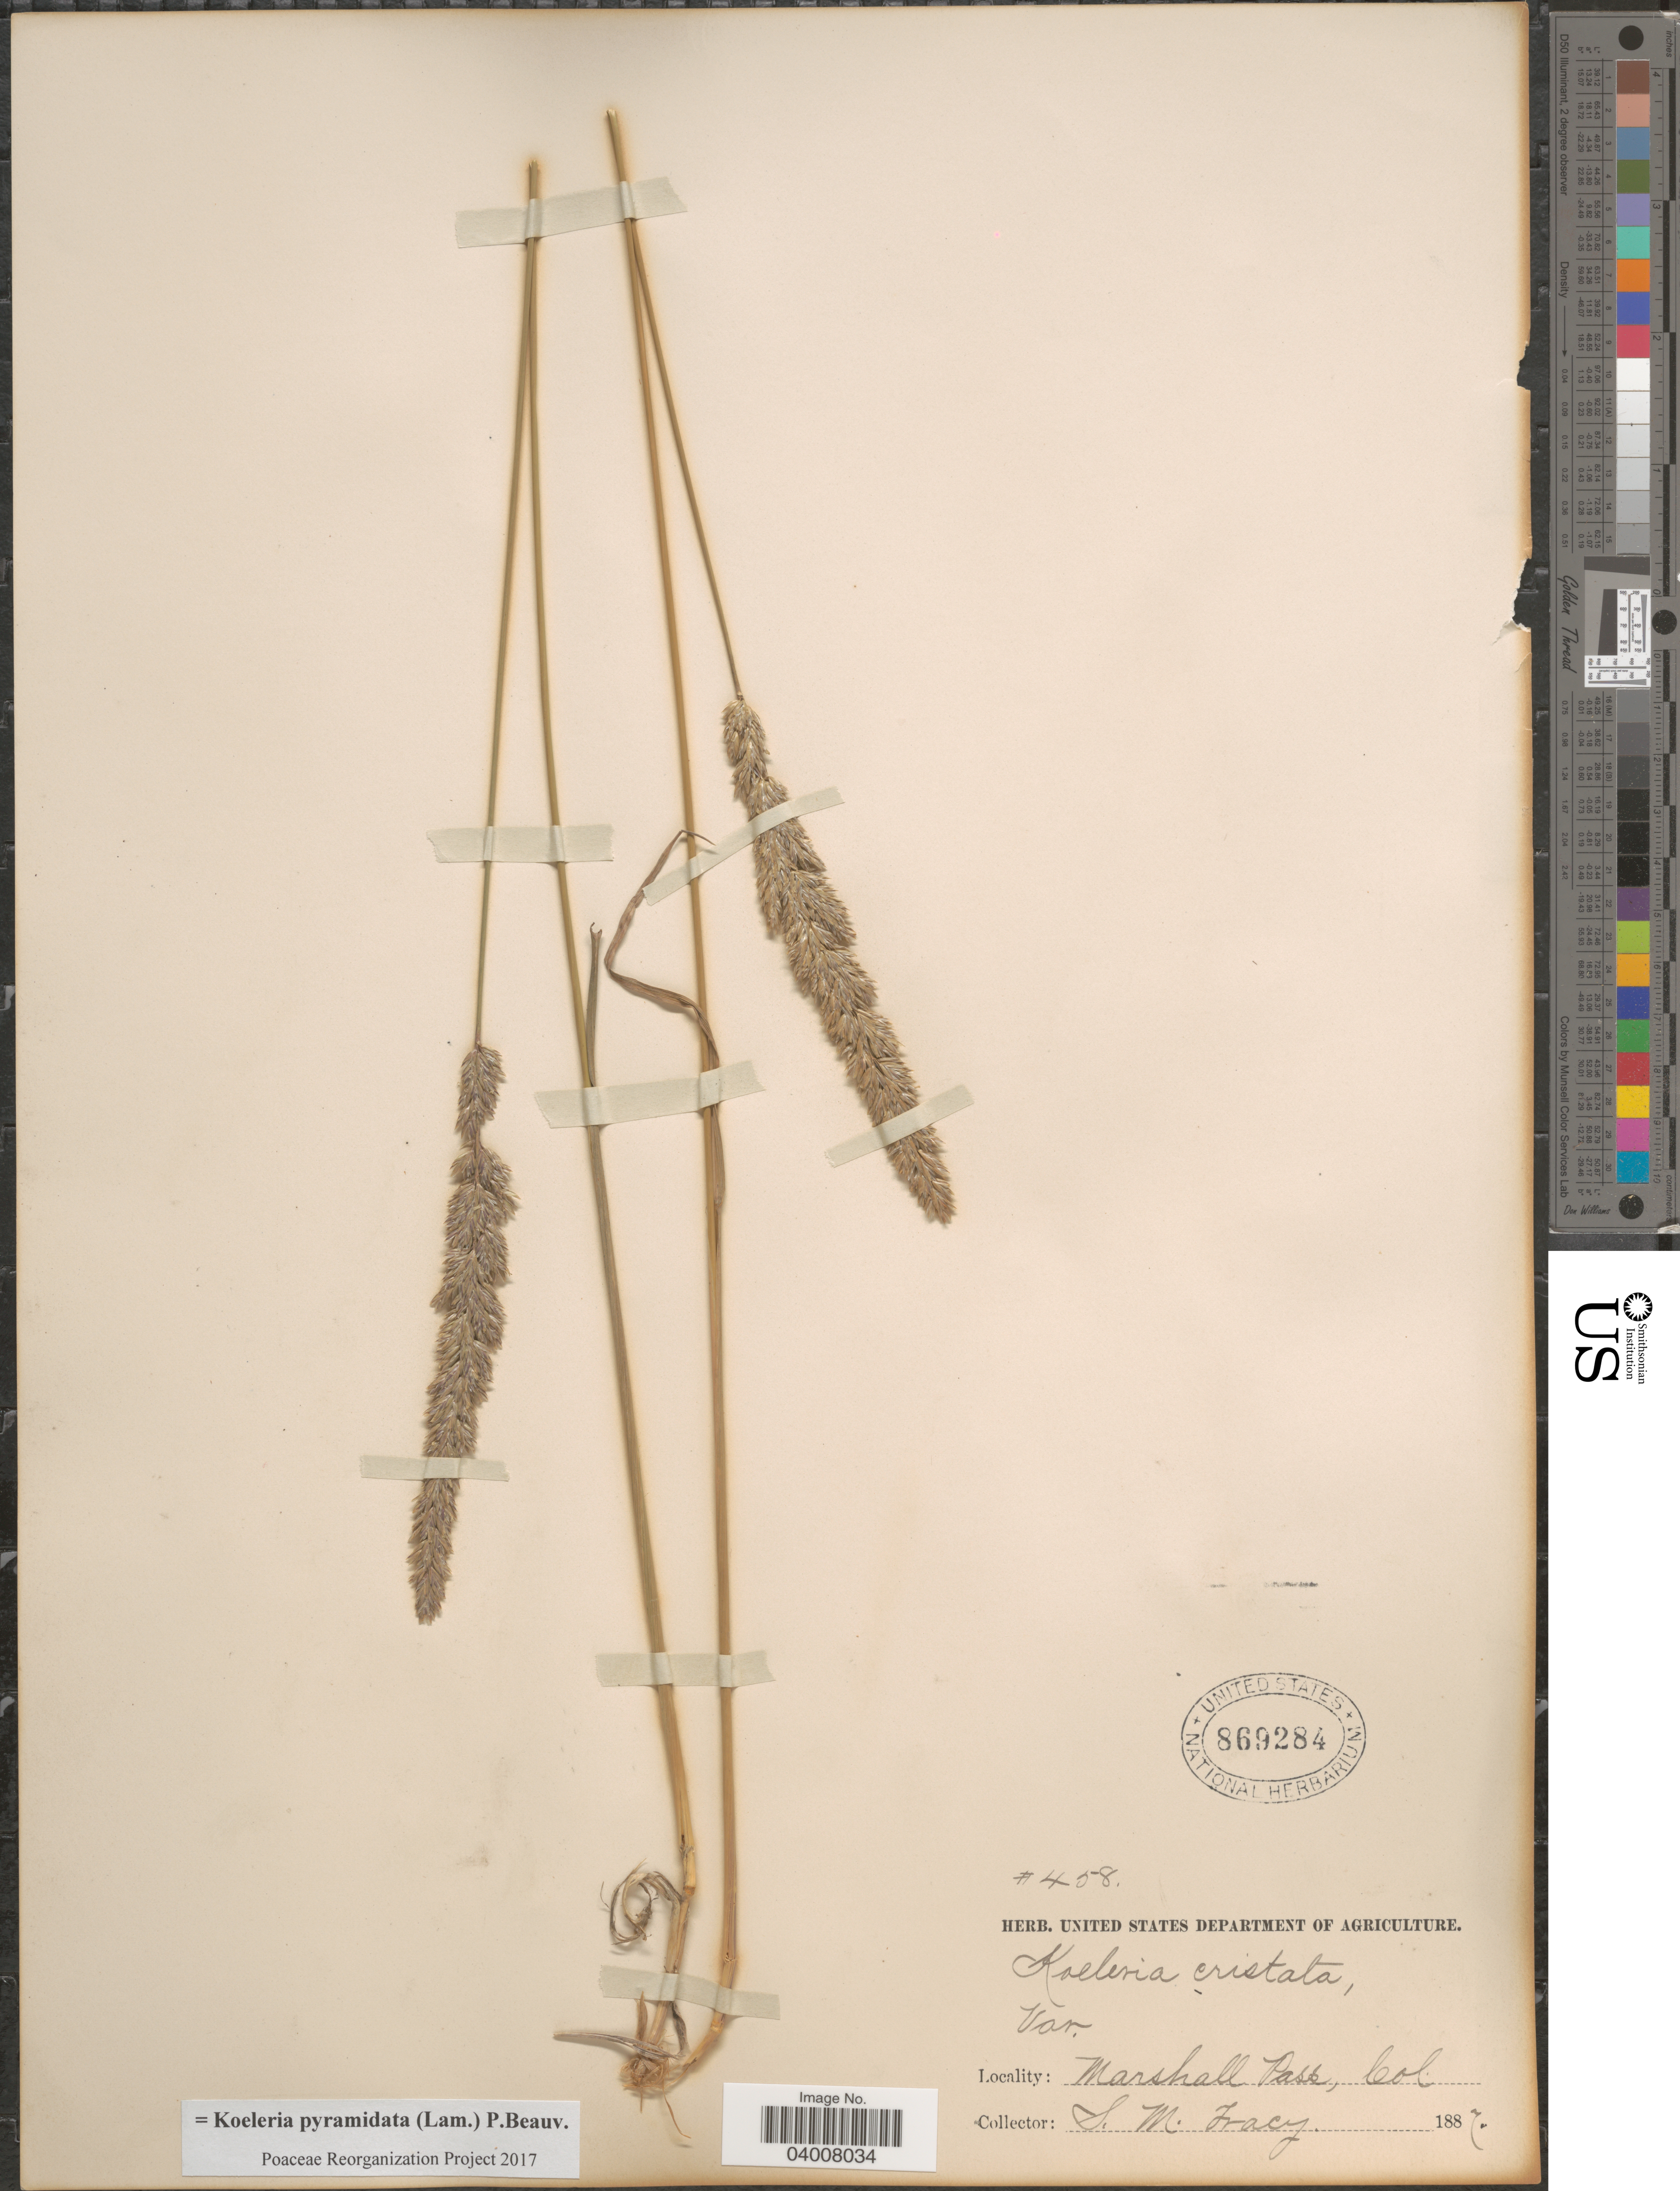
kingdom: Plantae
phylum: Tracheophyta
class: Liliopsida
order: Poales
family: Poaceae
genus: Koeleria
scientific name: Koeleria pyramidata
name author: (Lam.) P. Beauv.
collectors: S. M. Tracy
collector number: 458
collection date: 1887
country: United States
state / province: Colorado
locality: Marshall pass.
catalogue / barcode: US 869284